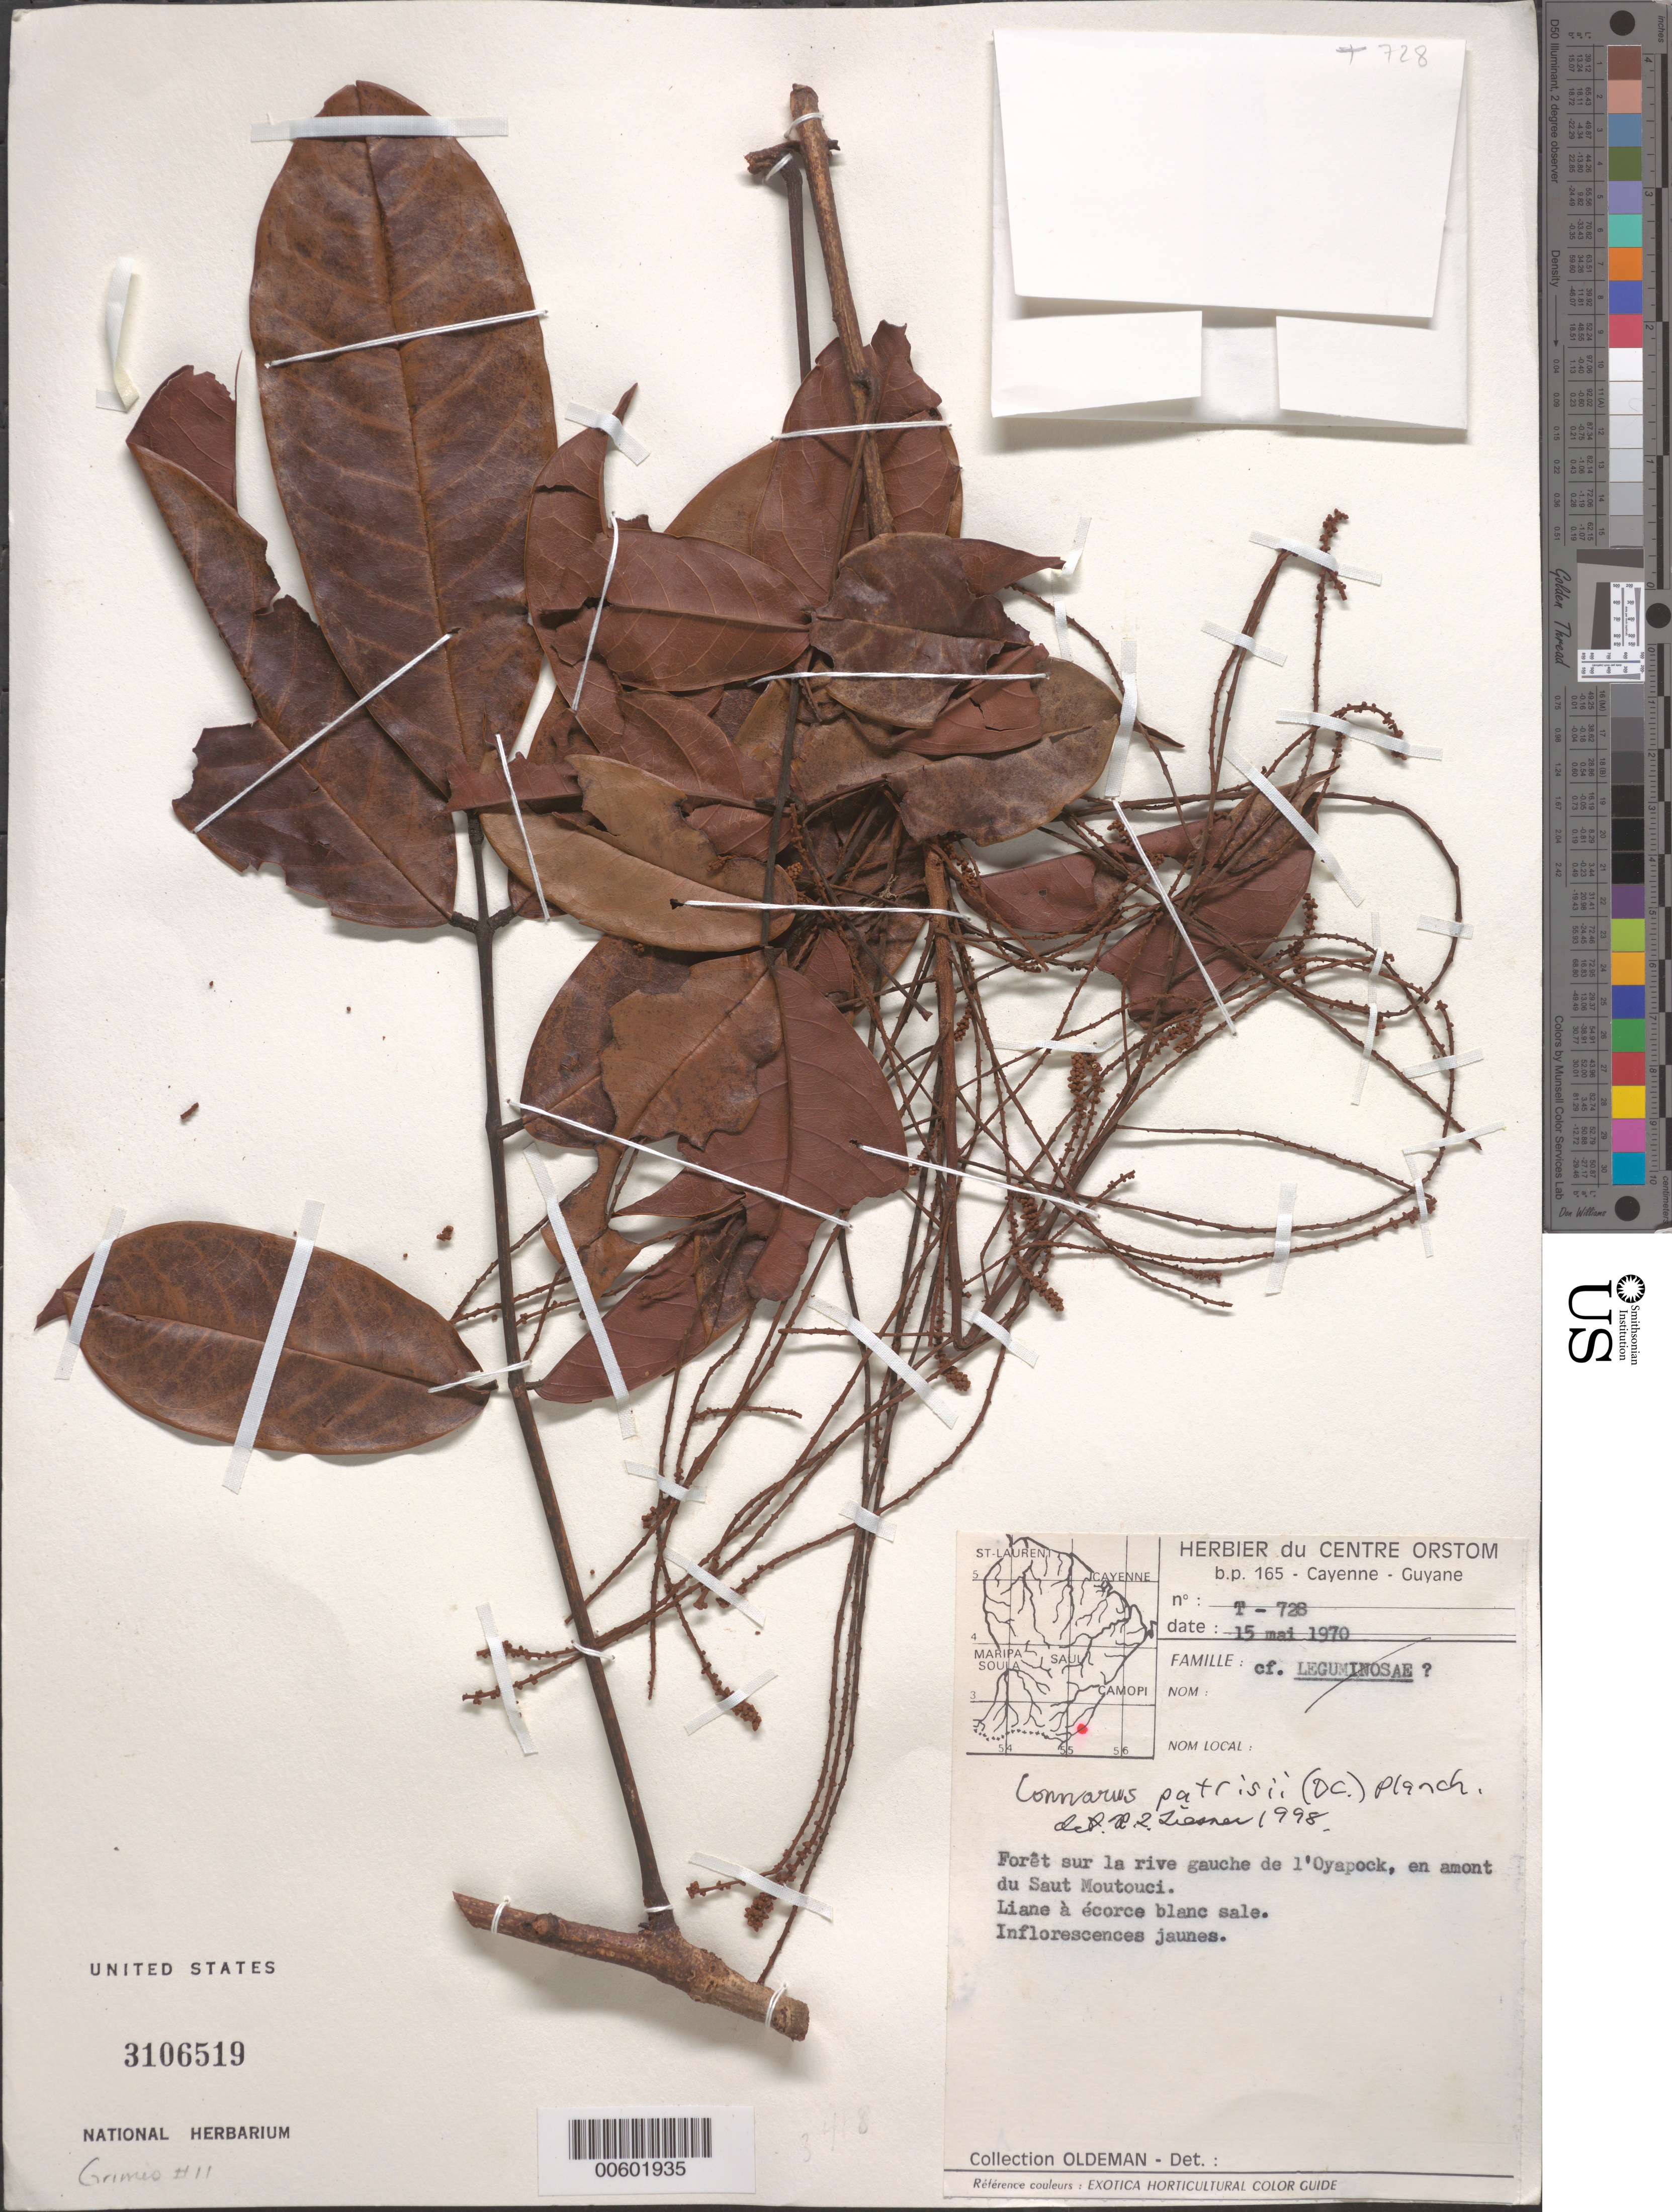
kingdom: Plantae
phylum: Tracheophyta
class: Magnoliopsida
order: Oxalidales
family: Connaraceae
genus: Connarus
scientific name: Connarus patrisii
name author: (DC.) Planch.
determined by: Liesner, R. L.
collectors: R. Oldeman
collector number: T 728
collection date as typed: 15-May-70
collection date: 1970-05-15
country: French Guiana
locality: Oyapock, au Saut Moutouci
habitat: Rive gauche, forêt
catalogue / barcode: US 3106519